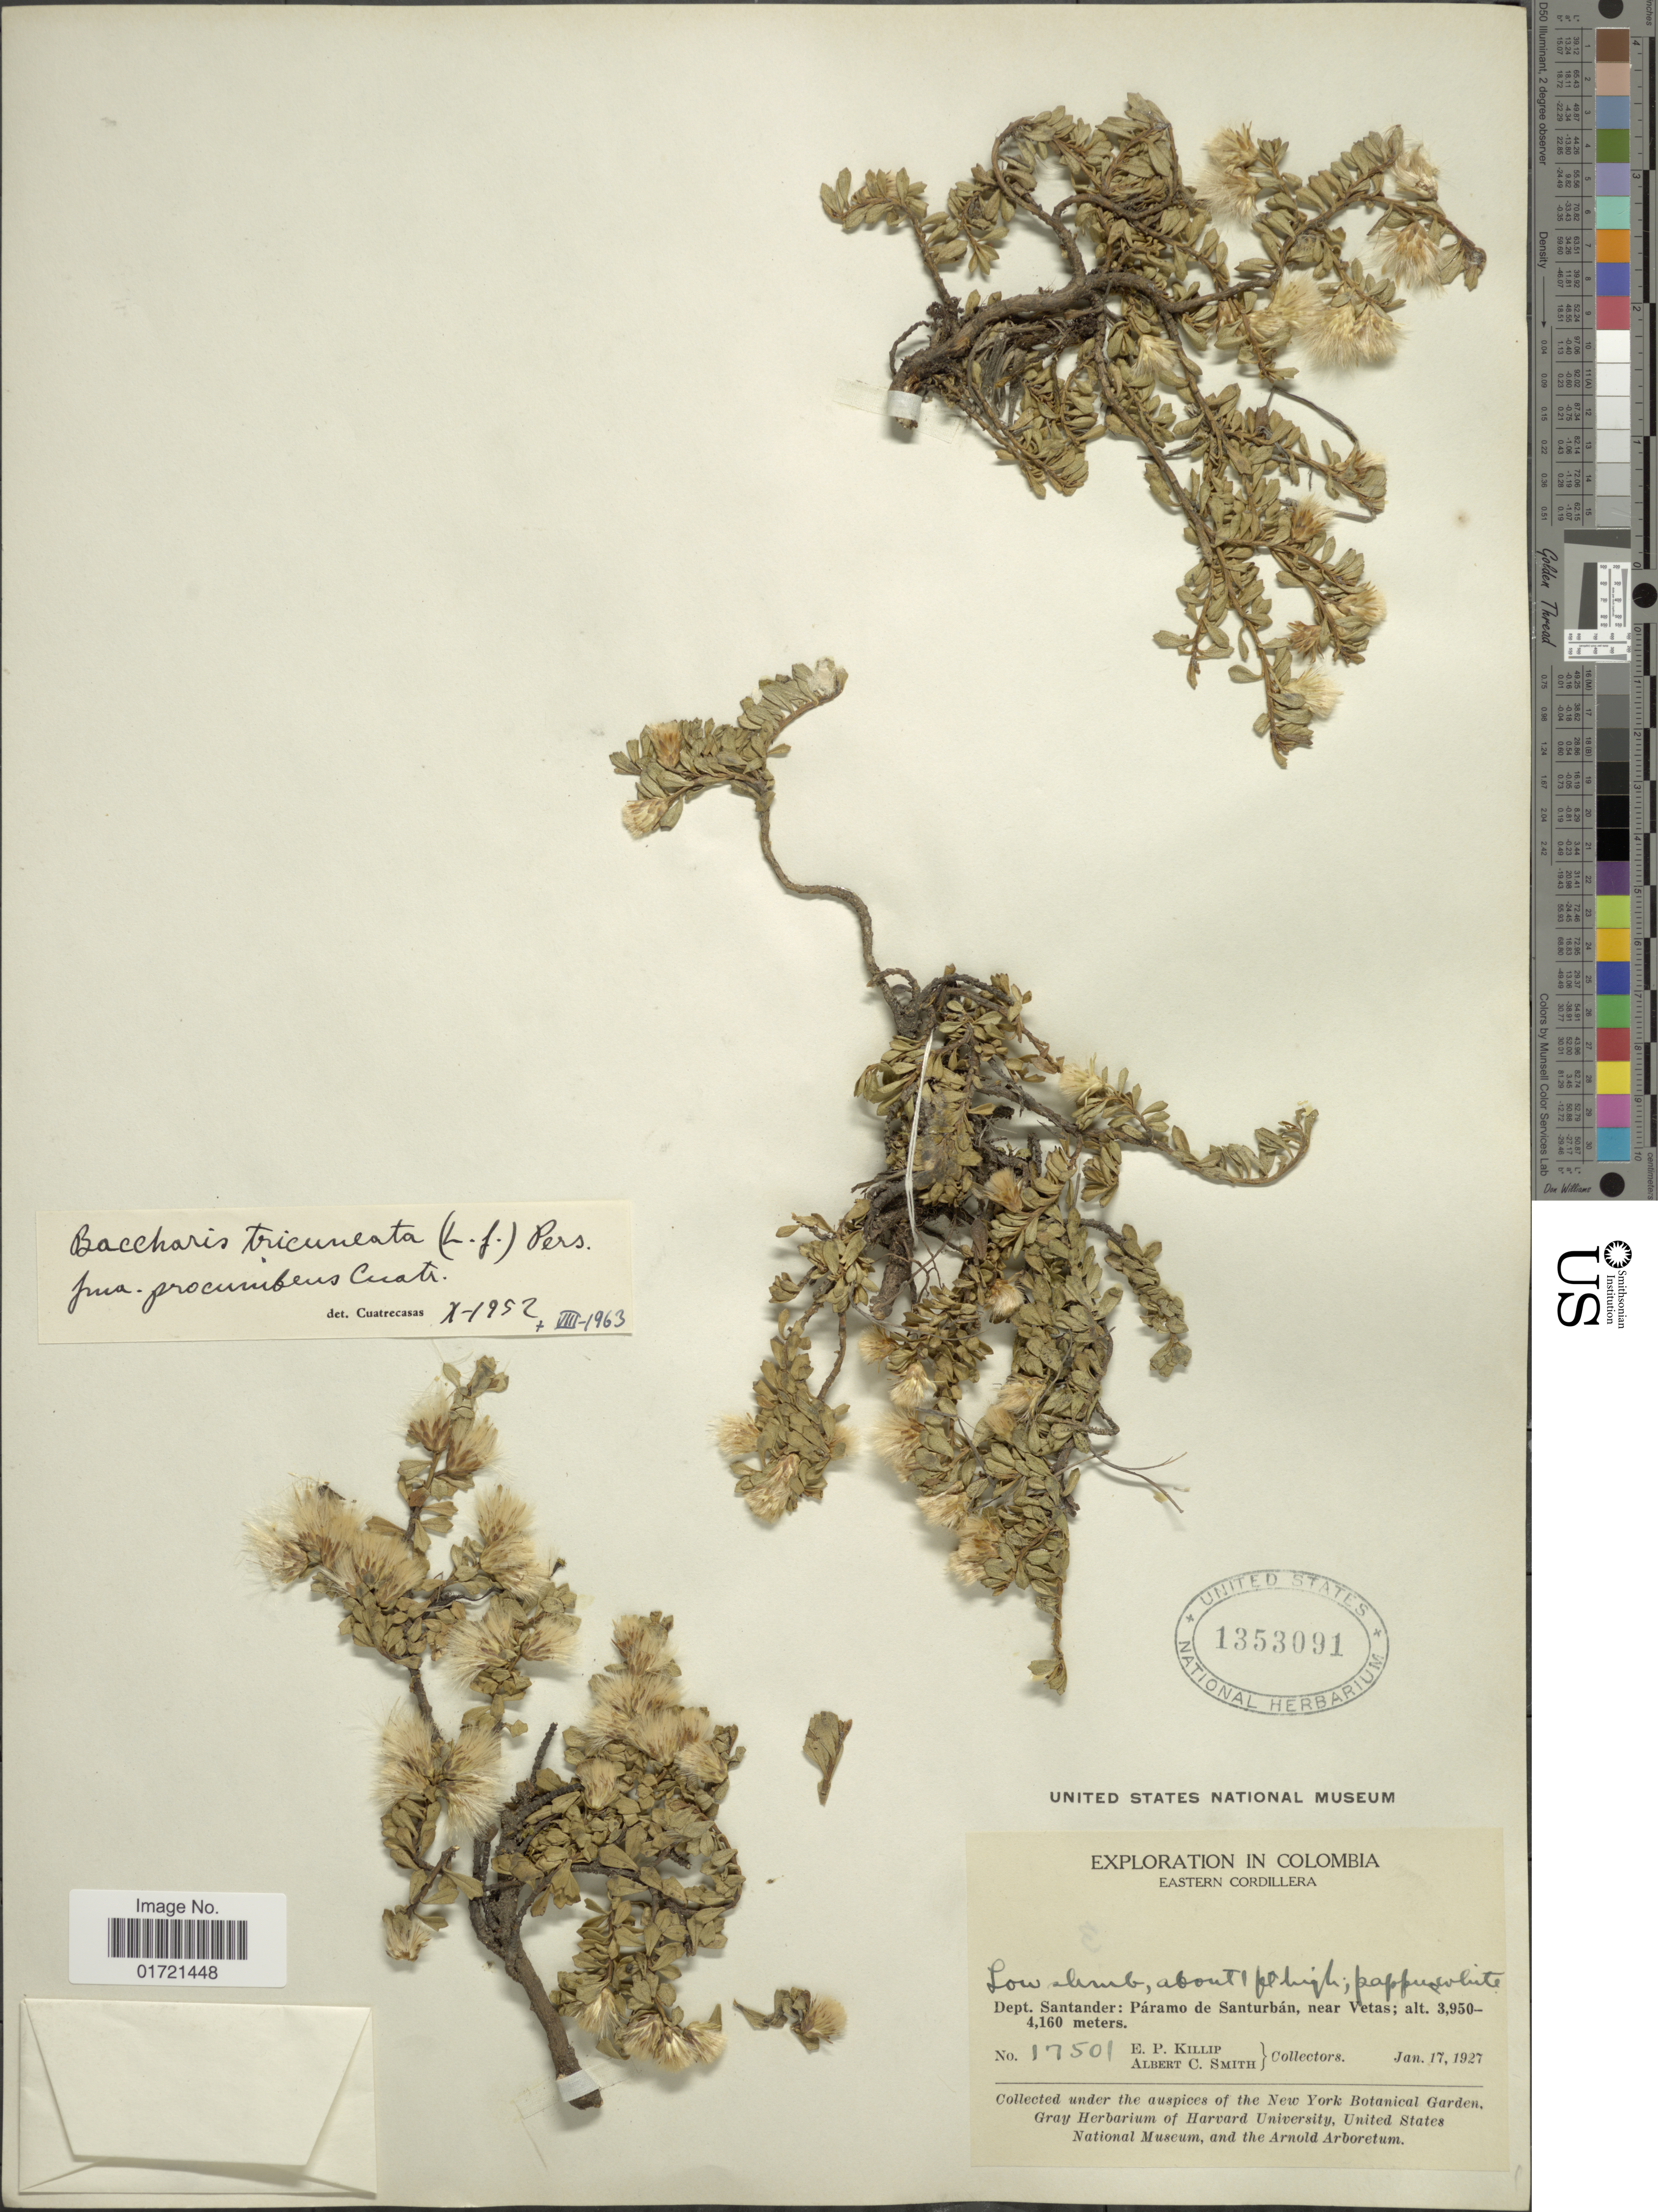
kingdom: Plantae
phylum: Tracheophyta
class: Magnoliopsida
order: Asterales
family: Asteraceae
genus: Baccharis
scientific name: Baccharis tricuneata f. procumbens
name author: Cuatrec.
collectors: E. P. Killip & A. C. Smith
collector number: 17501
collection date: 1927-01-17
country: Colombia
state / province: Santander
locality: Eastern Cordillera, Paramo de Santurban, near Vetas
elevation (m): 3950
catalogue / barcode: US 1353091